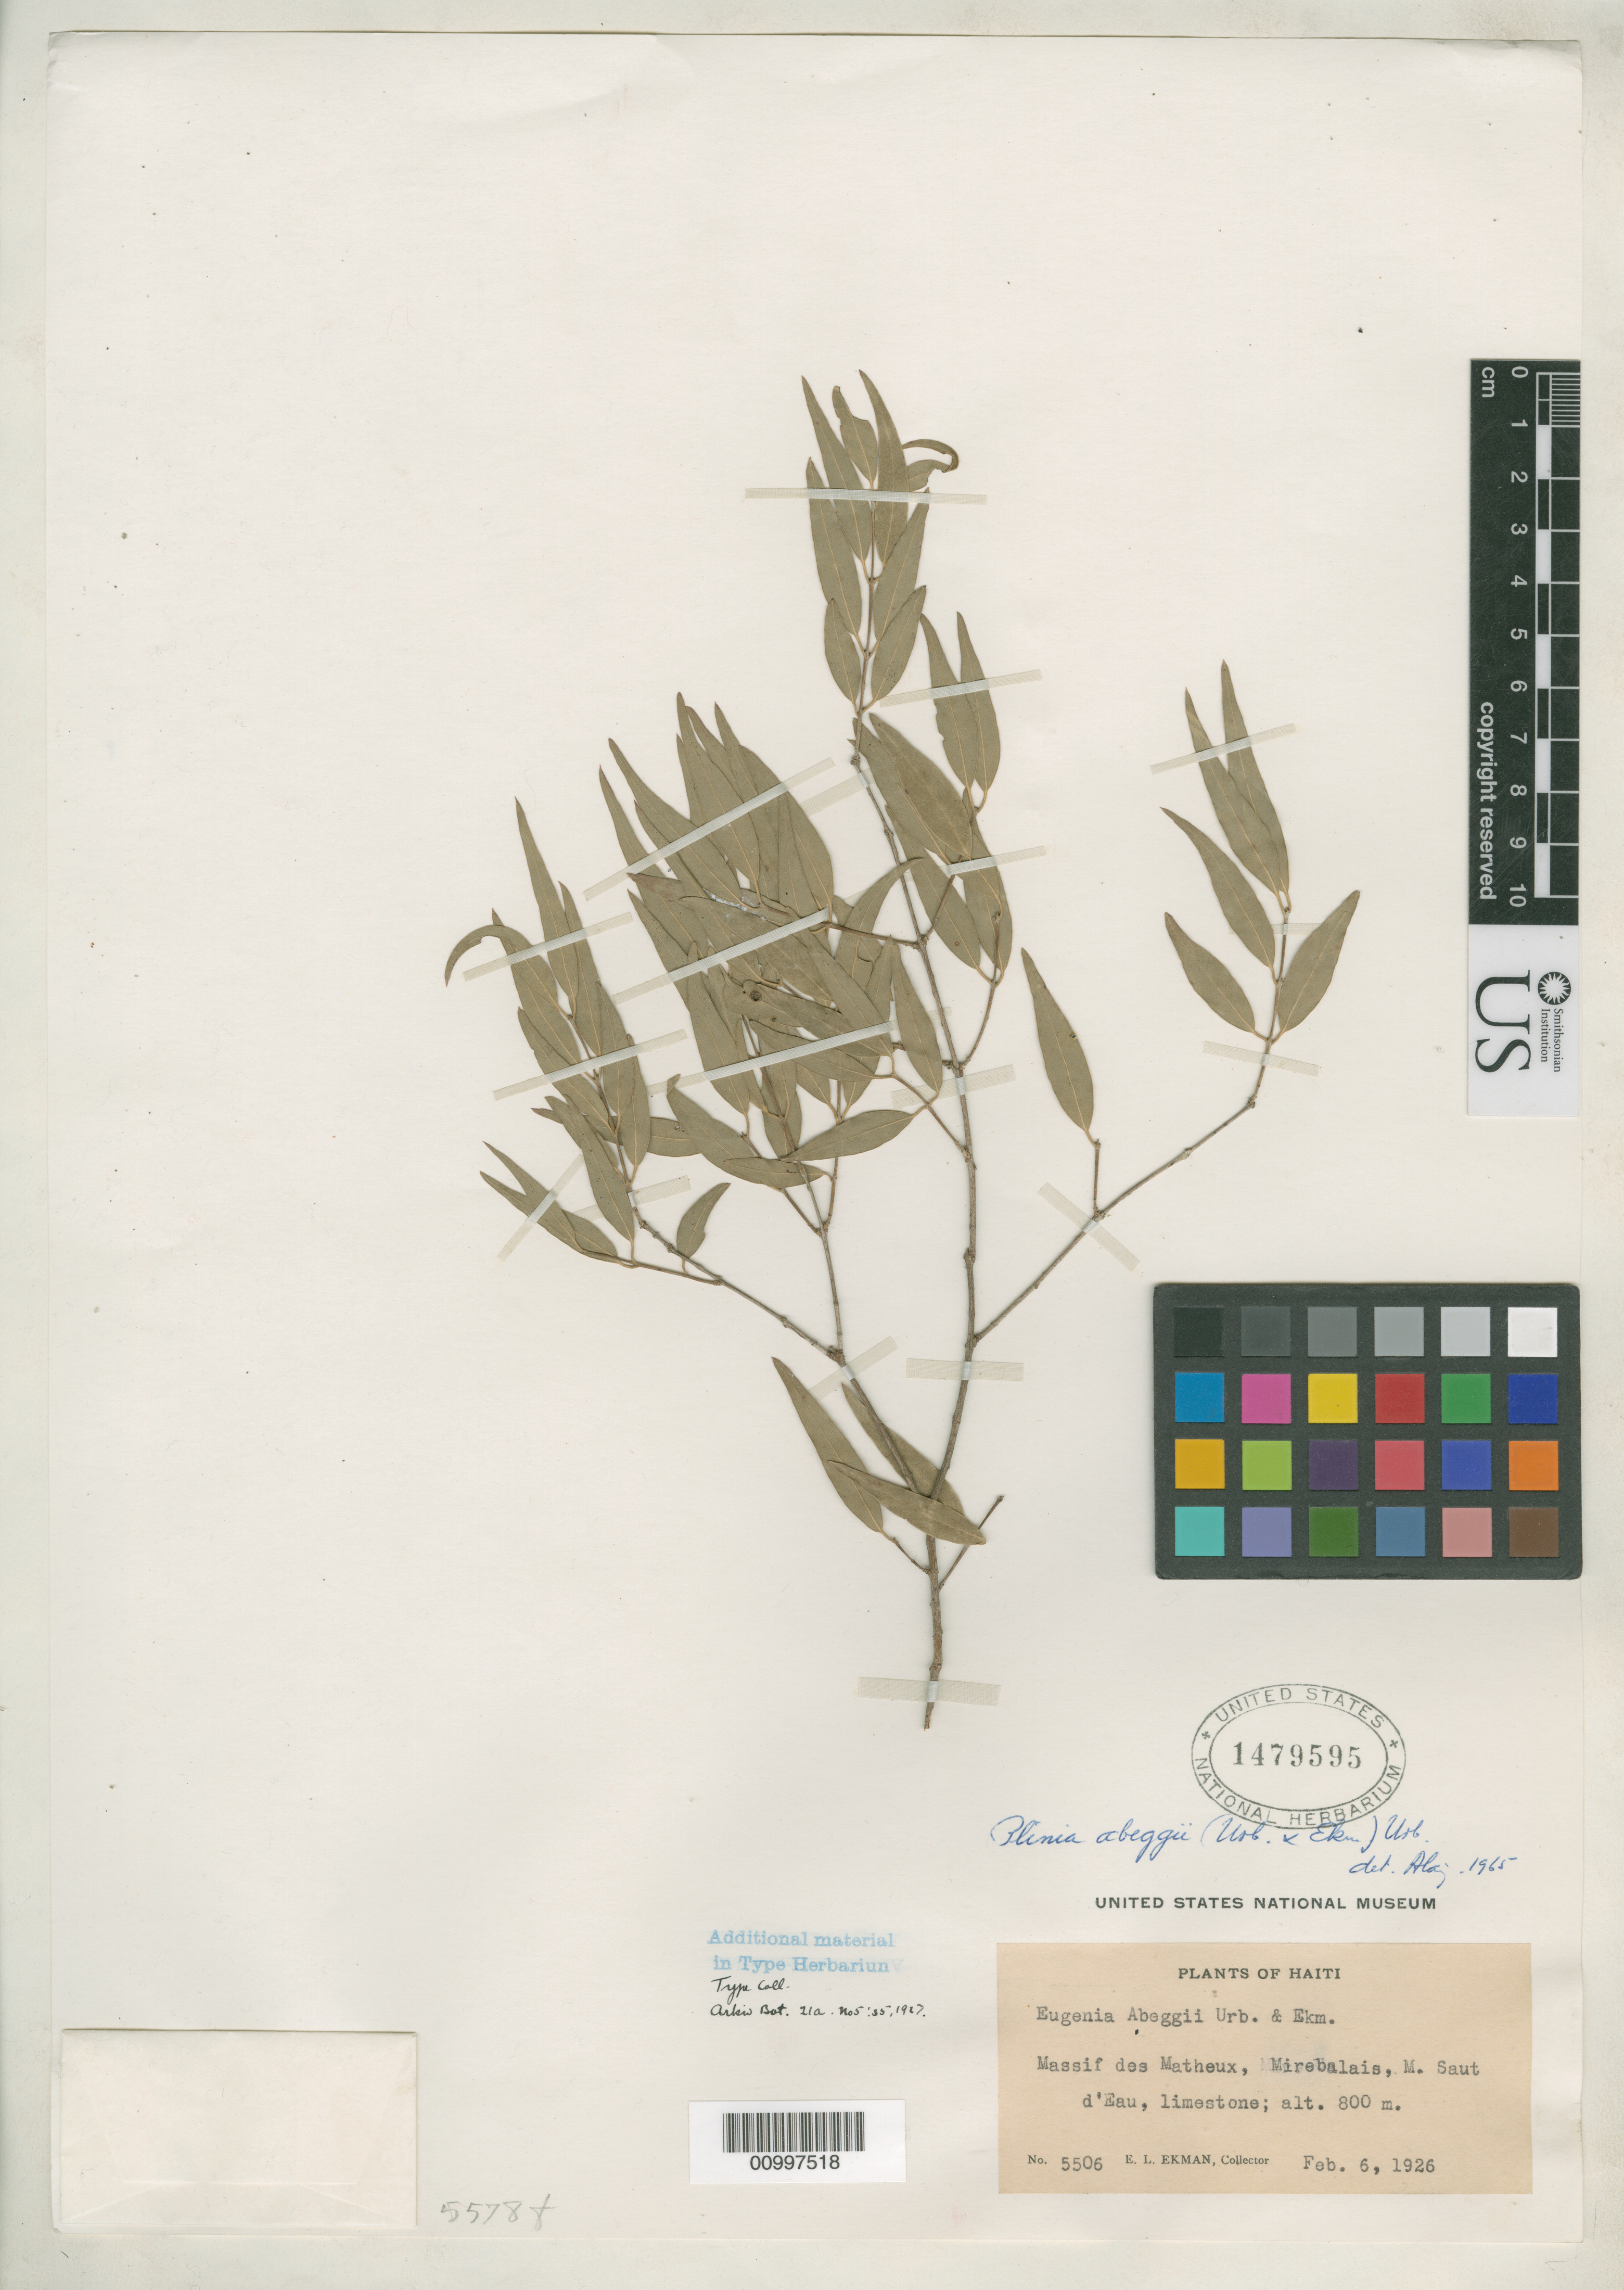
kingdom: Plantae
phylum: Tracheophyta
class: Magnoliopsida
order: Myrtales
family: Myrtaceae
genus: Eugenia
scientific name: Eugenia abeggii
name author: Urb. & Ekman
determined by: Liogier, Alain H.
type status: Isotype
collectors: E. L. Ekman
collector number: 5506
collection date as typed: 06 Feb 1926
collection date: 1926-02-06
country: Haiti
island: Hispaniola Island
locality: Massif des Matheux, Mirebalais, M. Saut d'Eau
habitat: Limestone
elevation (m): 800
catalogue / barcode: US 1479595